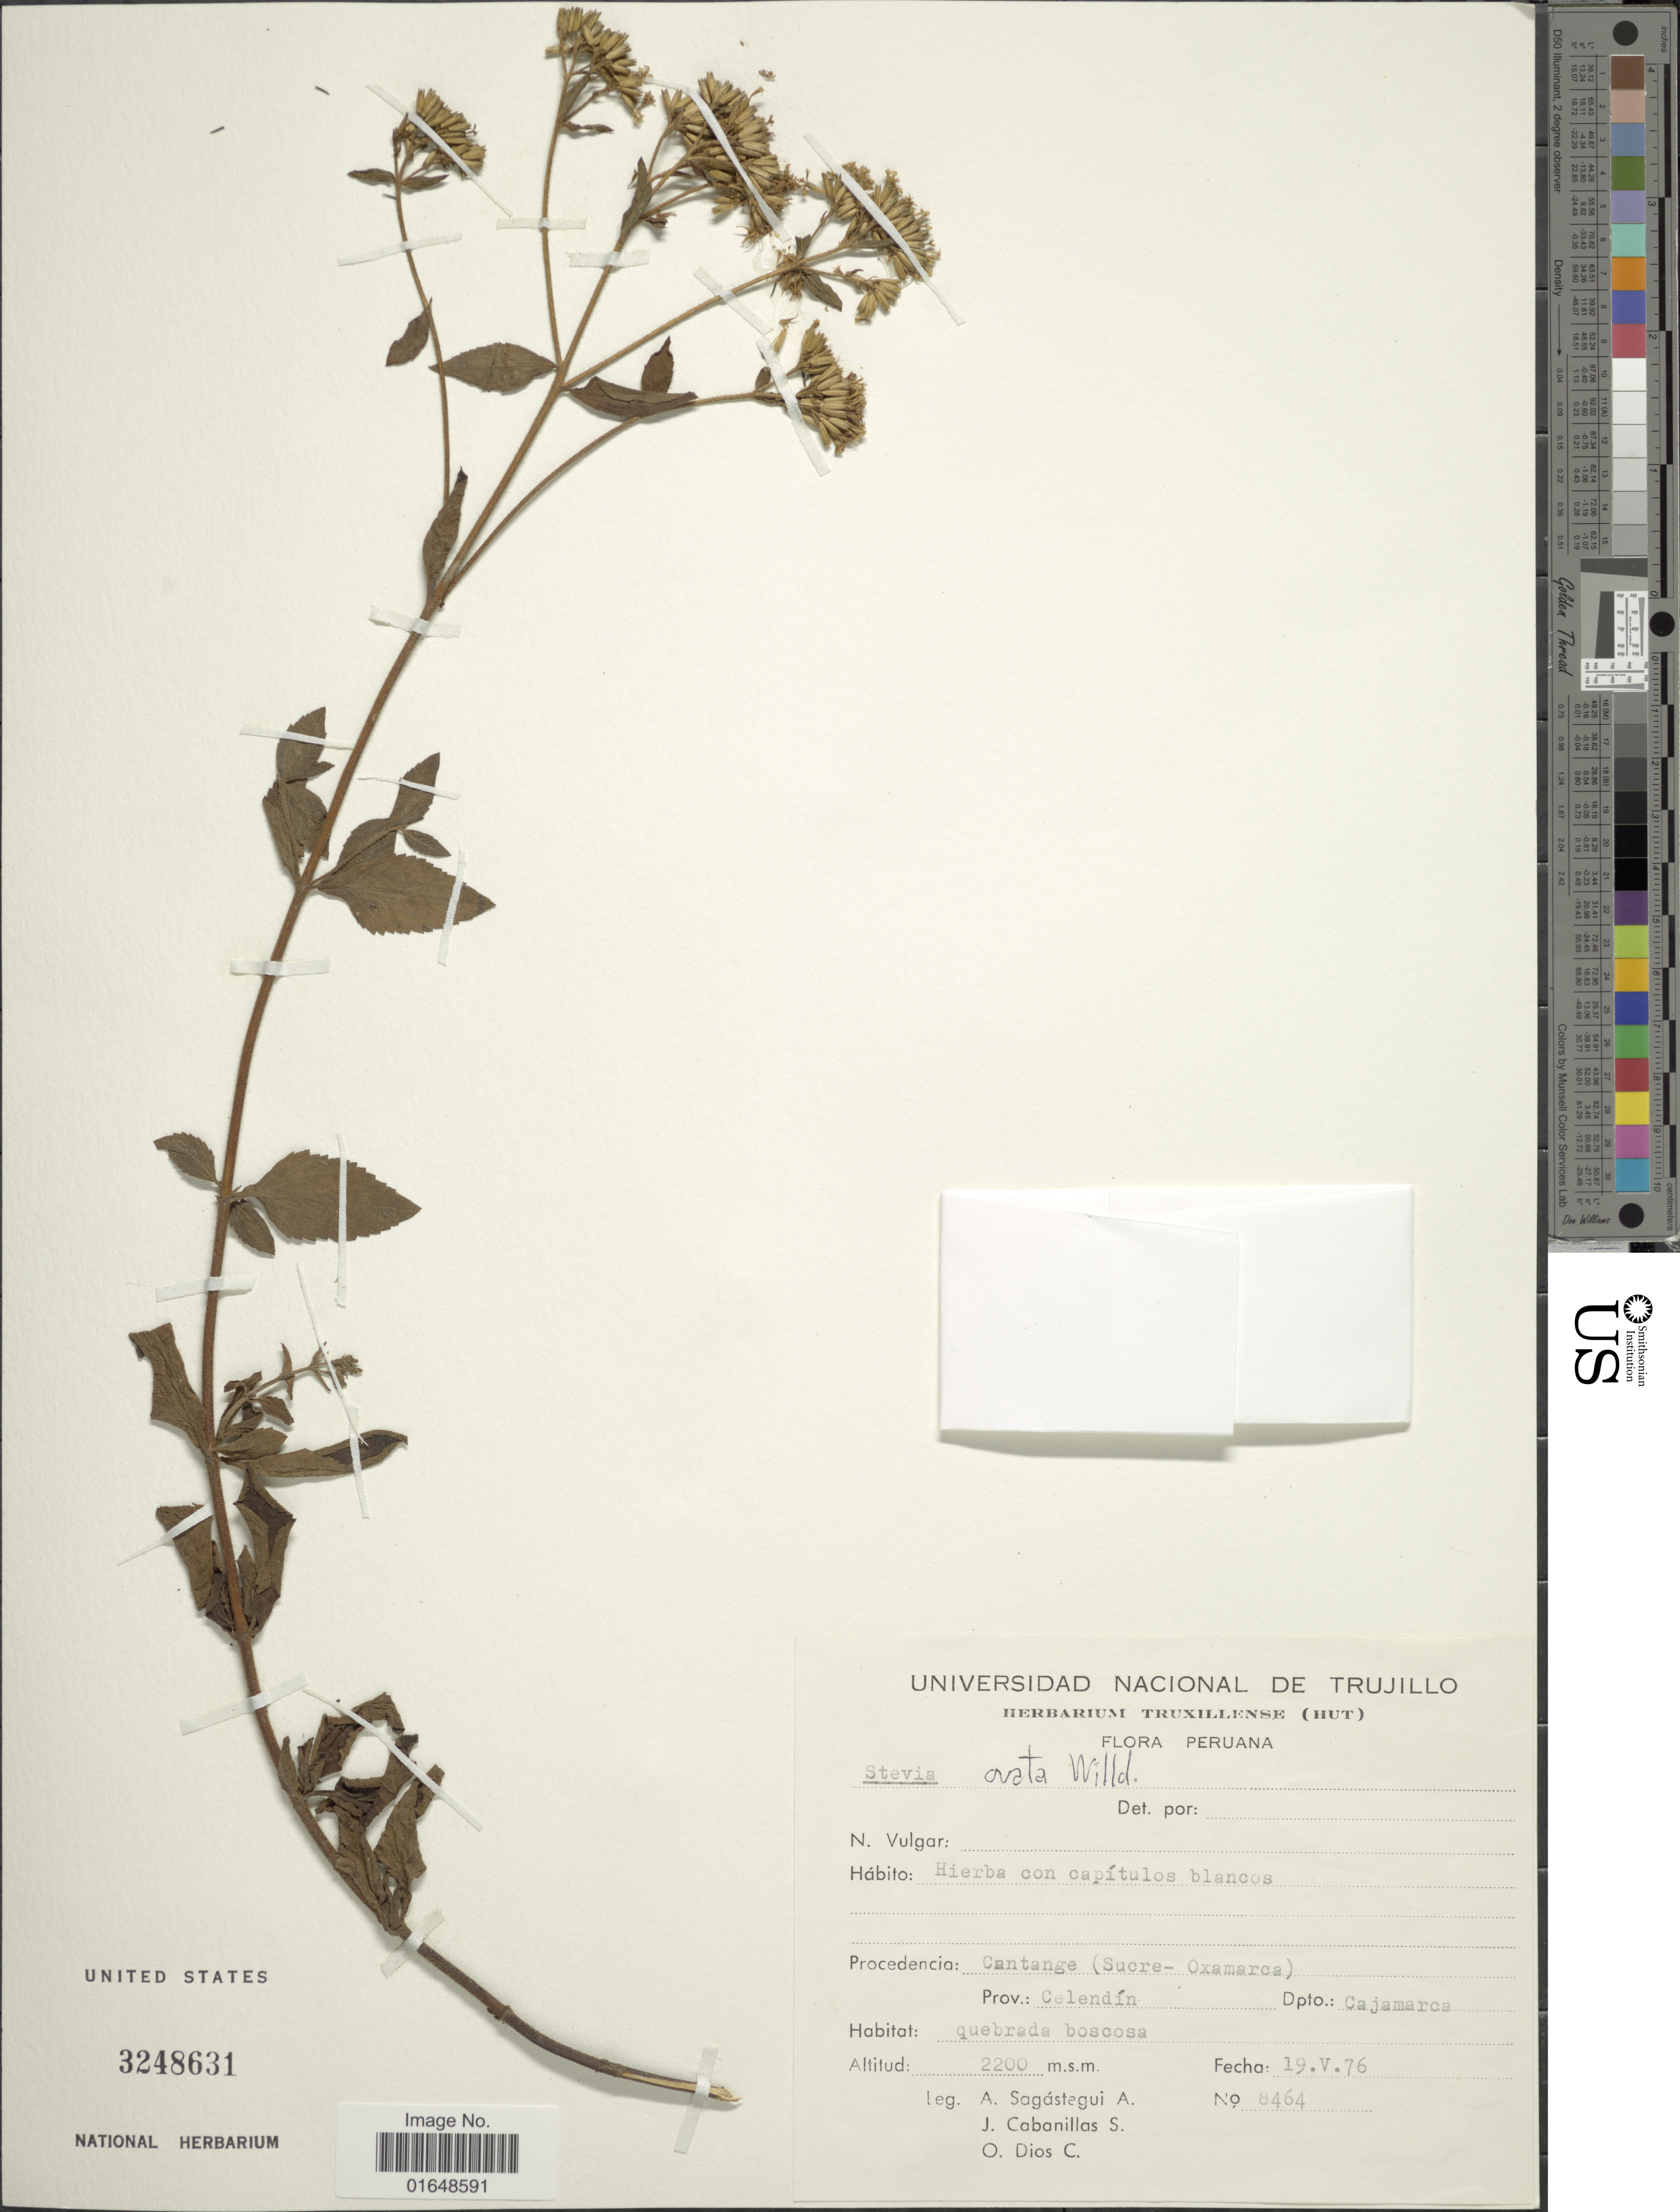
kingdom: Plantae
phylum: Tracheophyta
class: Magnoliopsida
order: Asterales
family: Asteraceae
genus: Stevia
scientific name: Stevia ovata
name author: Willd.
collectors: A. Sagástegui A., J. Cabanillas S. & O. Dios C.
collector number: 8464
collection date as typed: Transcribed d/m/y: 19/5/76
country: Peru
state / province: Cajamarca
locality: Cantange (Sucre-Oxamarca). Prov.: Celendín. Dpto.: Cajamarca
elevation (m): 2200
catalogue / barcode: US 3248631